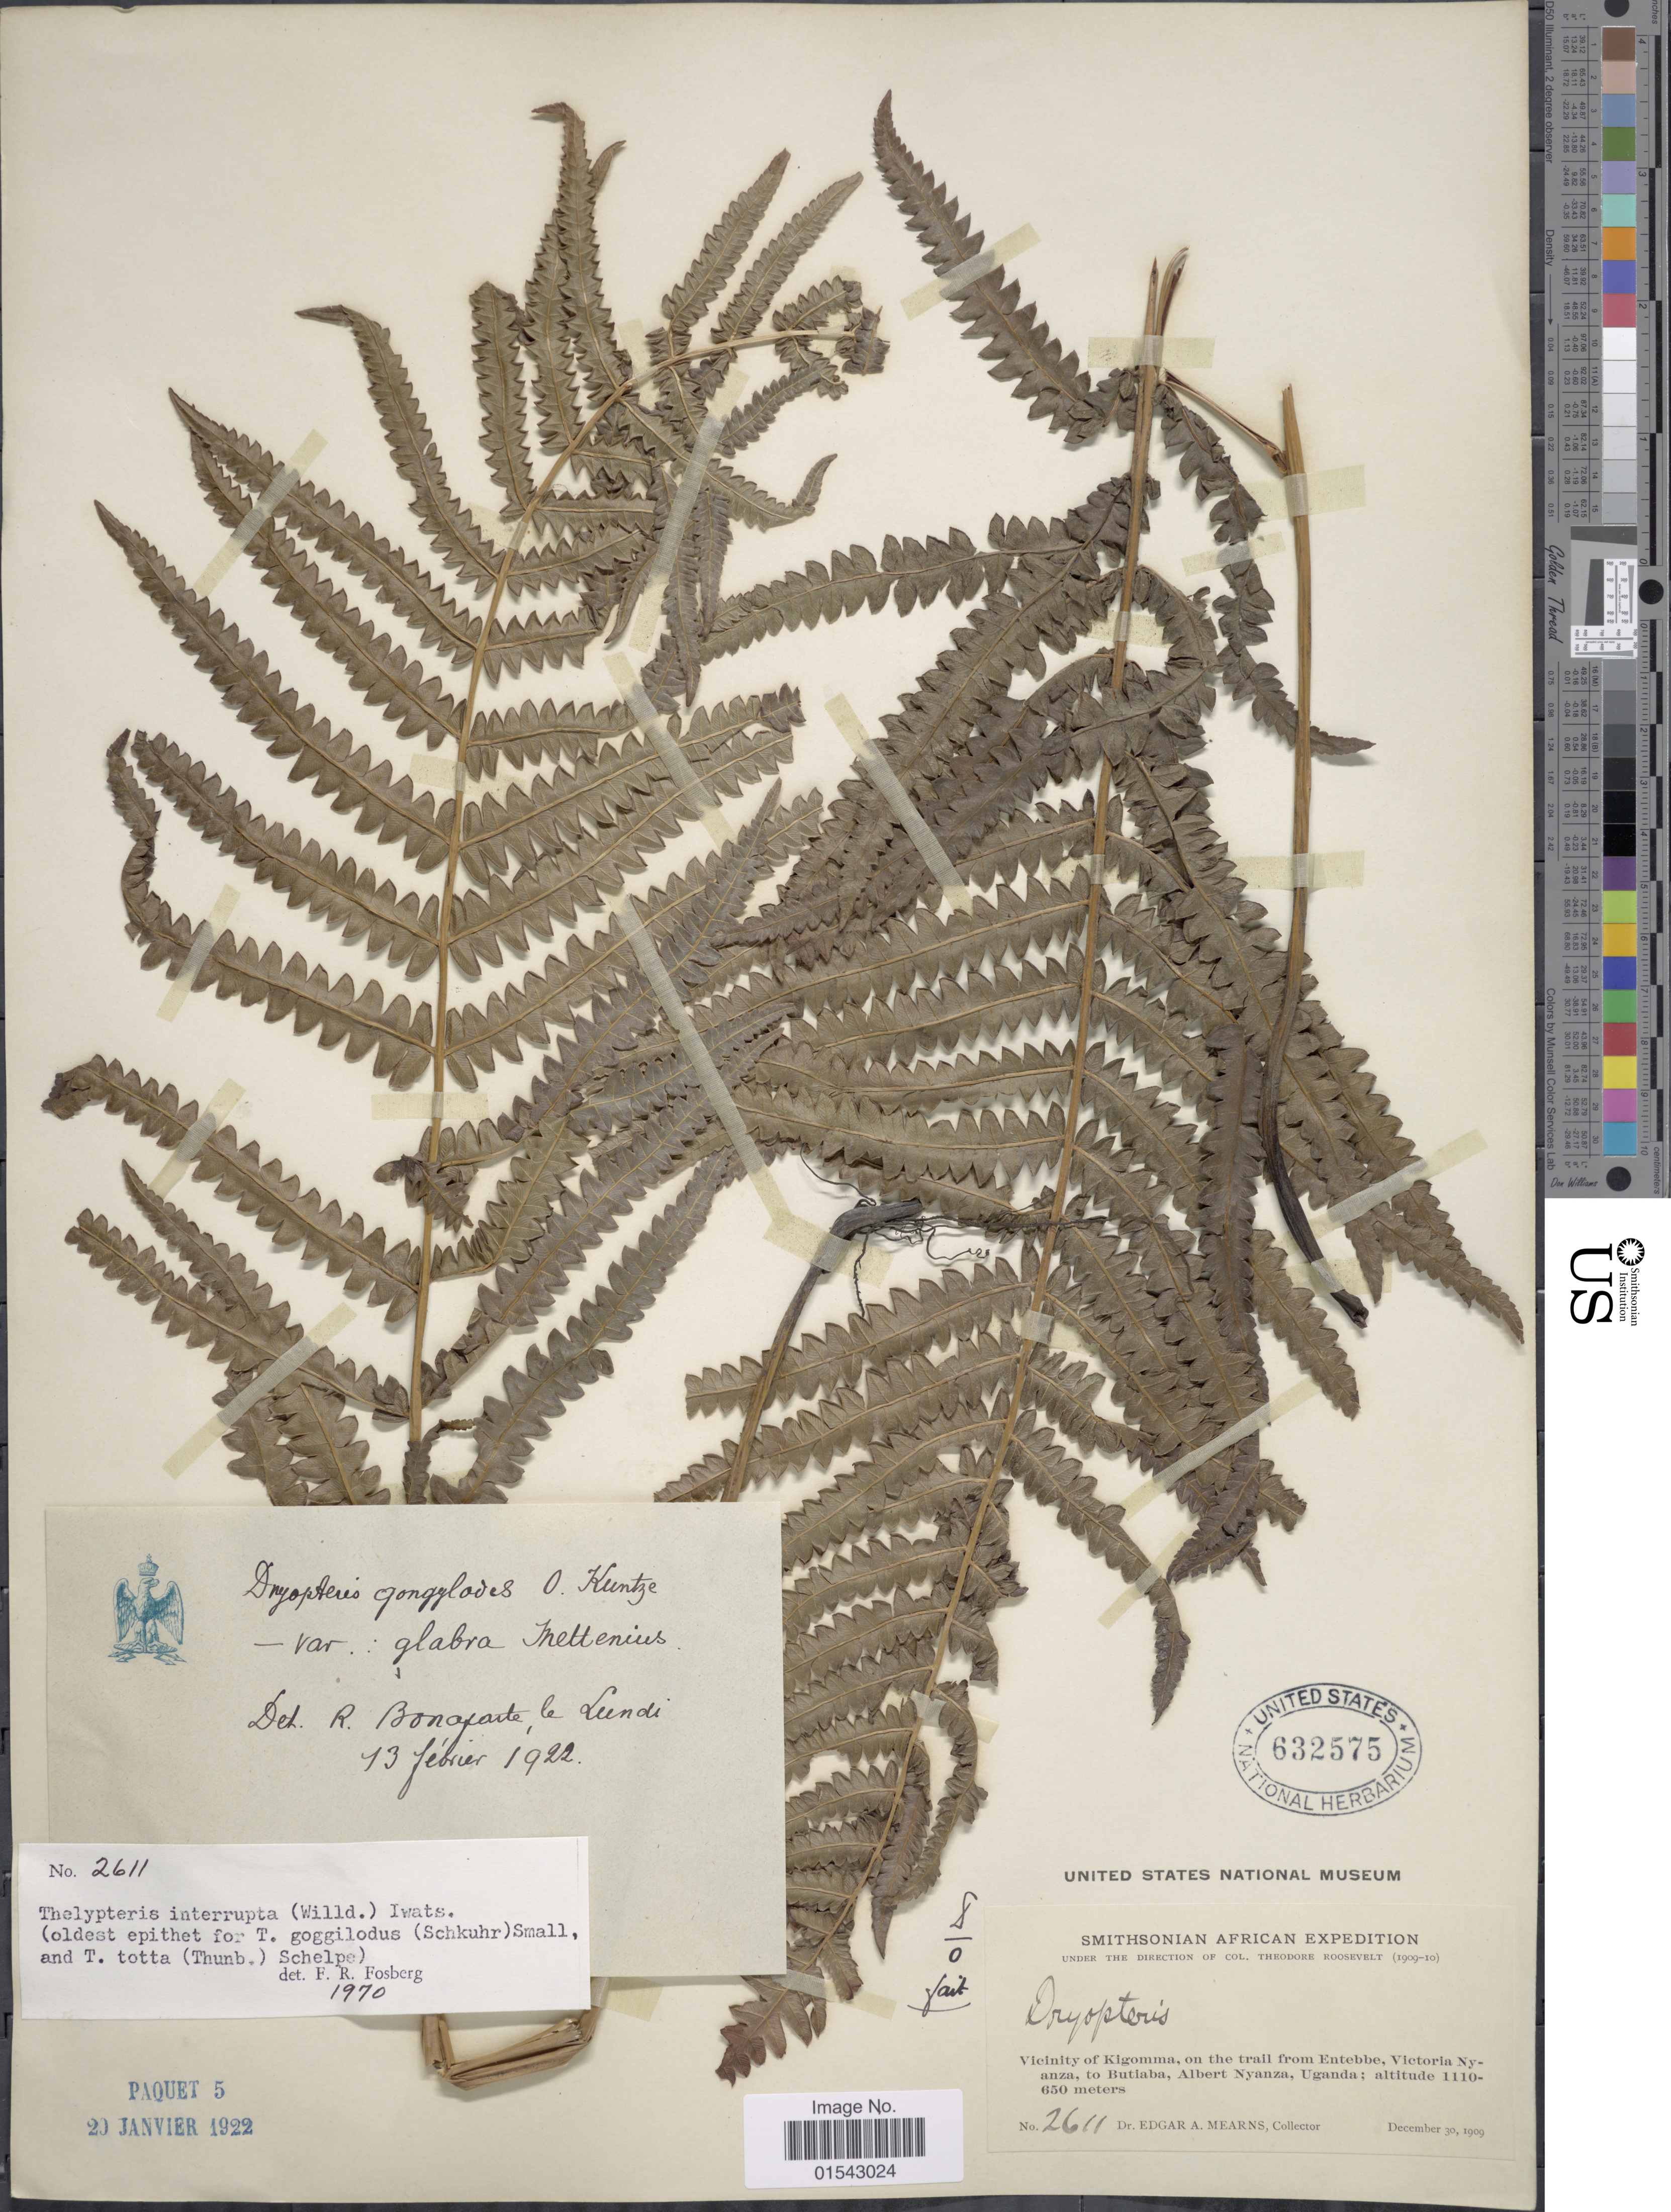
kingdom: Plantae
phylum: Tracheophyta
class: Polypodiopsida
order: Polypodiales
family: Thelypteridaceae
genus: Cyclosorus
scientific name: Cyclosorus interruptus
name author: (Willd.) H. Itô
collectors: E. A. Mearns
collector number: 2611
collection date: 1909-12-30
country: Uganda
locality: Vicinity of Kigomma, on the trail from Entebbe, Victoria Nyanza, Uganda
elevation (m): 650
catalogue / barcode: US 632575